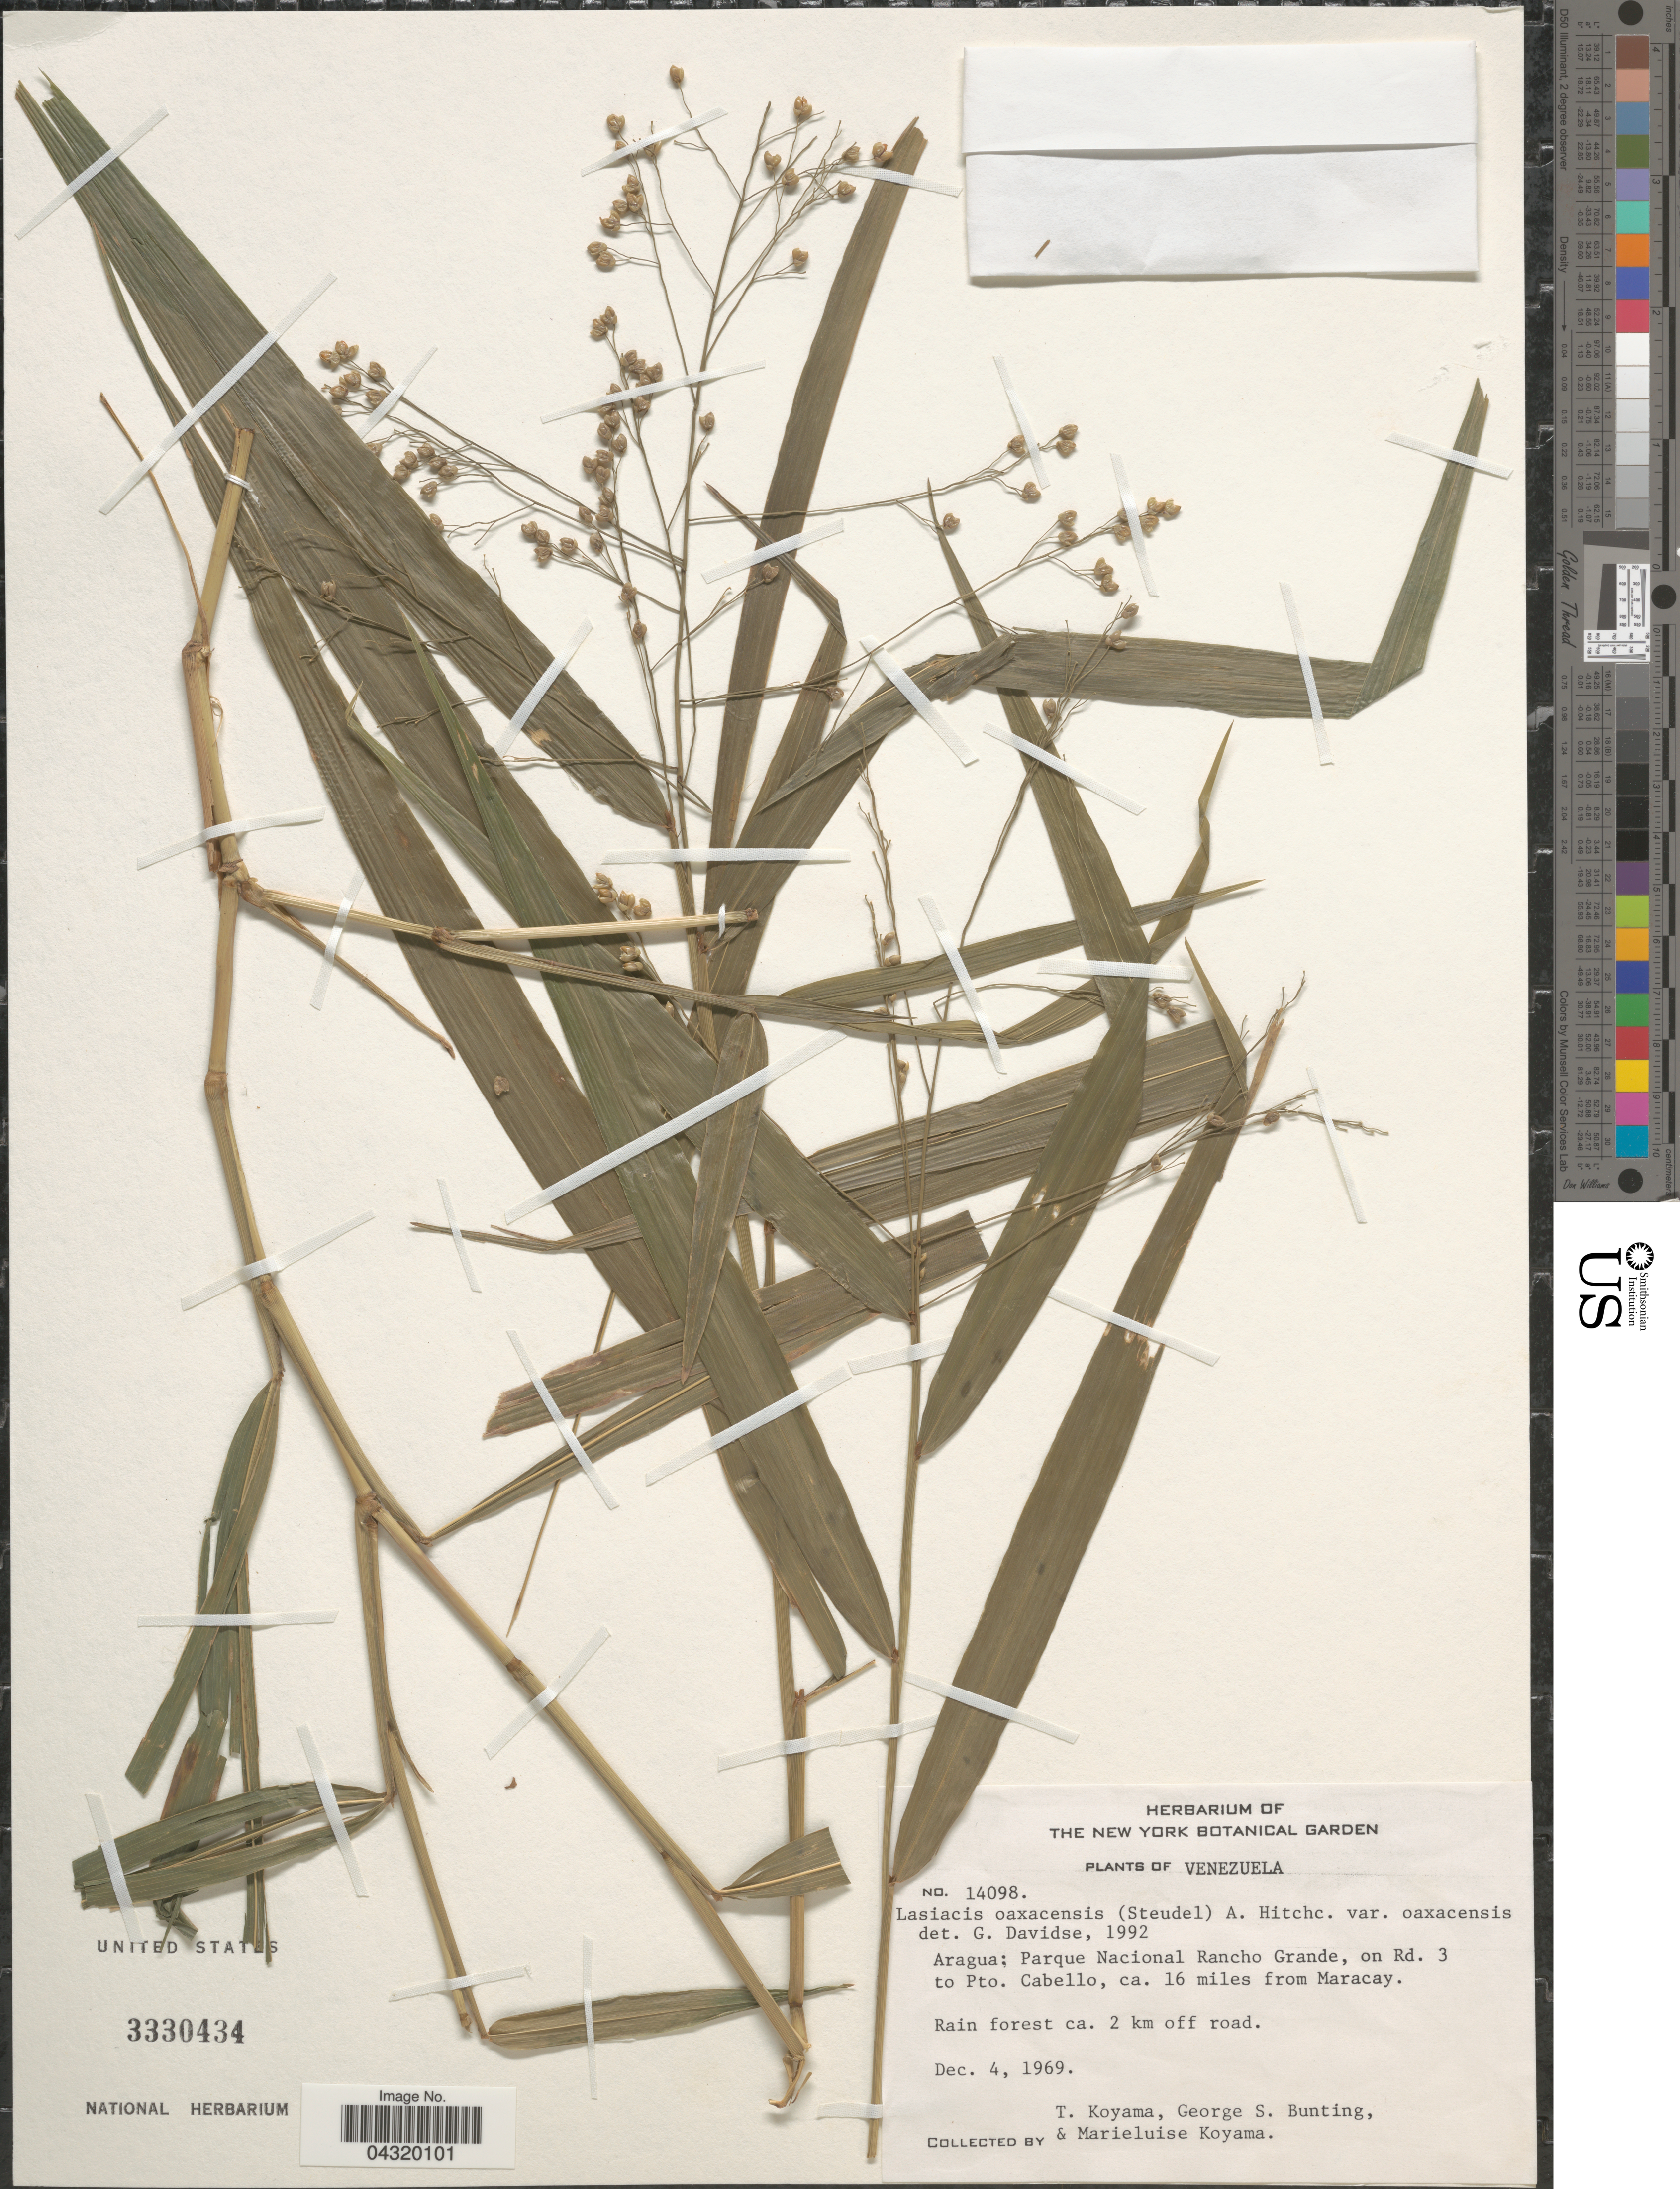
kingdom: Plantae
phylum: Tracheophyta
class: Liliopsida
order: Poales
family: Poaceae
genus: Lasiacis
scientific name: Lasiacis oaxacensis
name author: (Steud.) Hitchc.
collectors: T. Koyama, G. S. Bunting & M. Koyama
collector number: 14098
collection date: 1969-12-04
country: Venezuela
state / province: Aragua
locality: Parque Nacional Rancho Grande, on Rd. 3 to Pto. Cabello, ca. 16 miles from Maracay.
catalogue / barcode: US 3330434